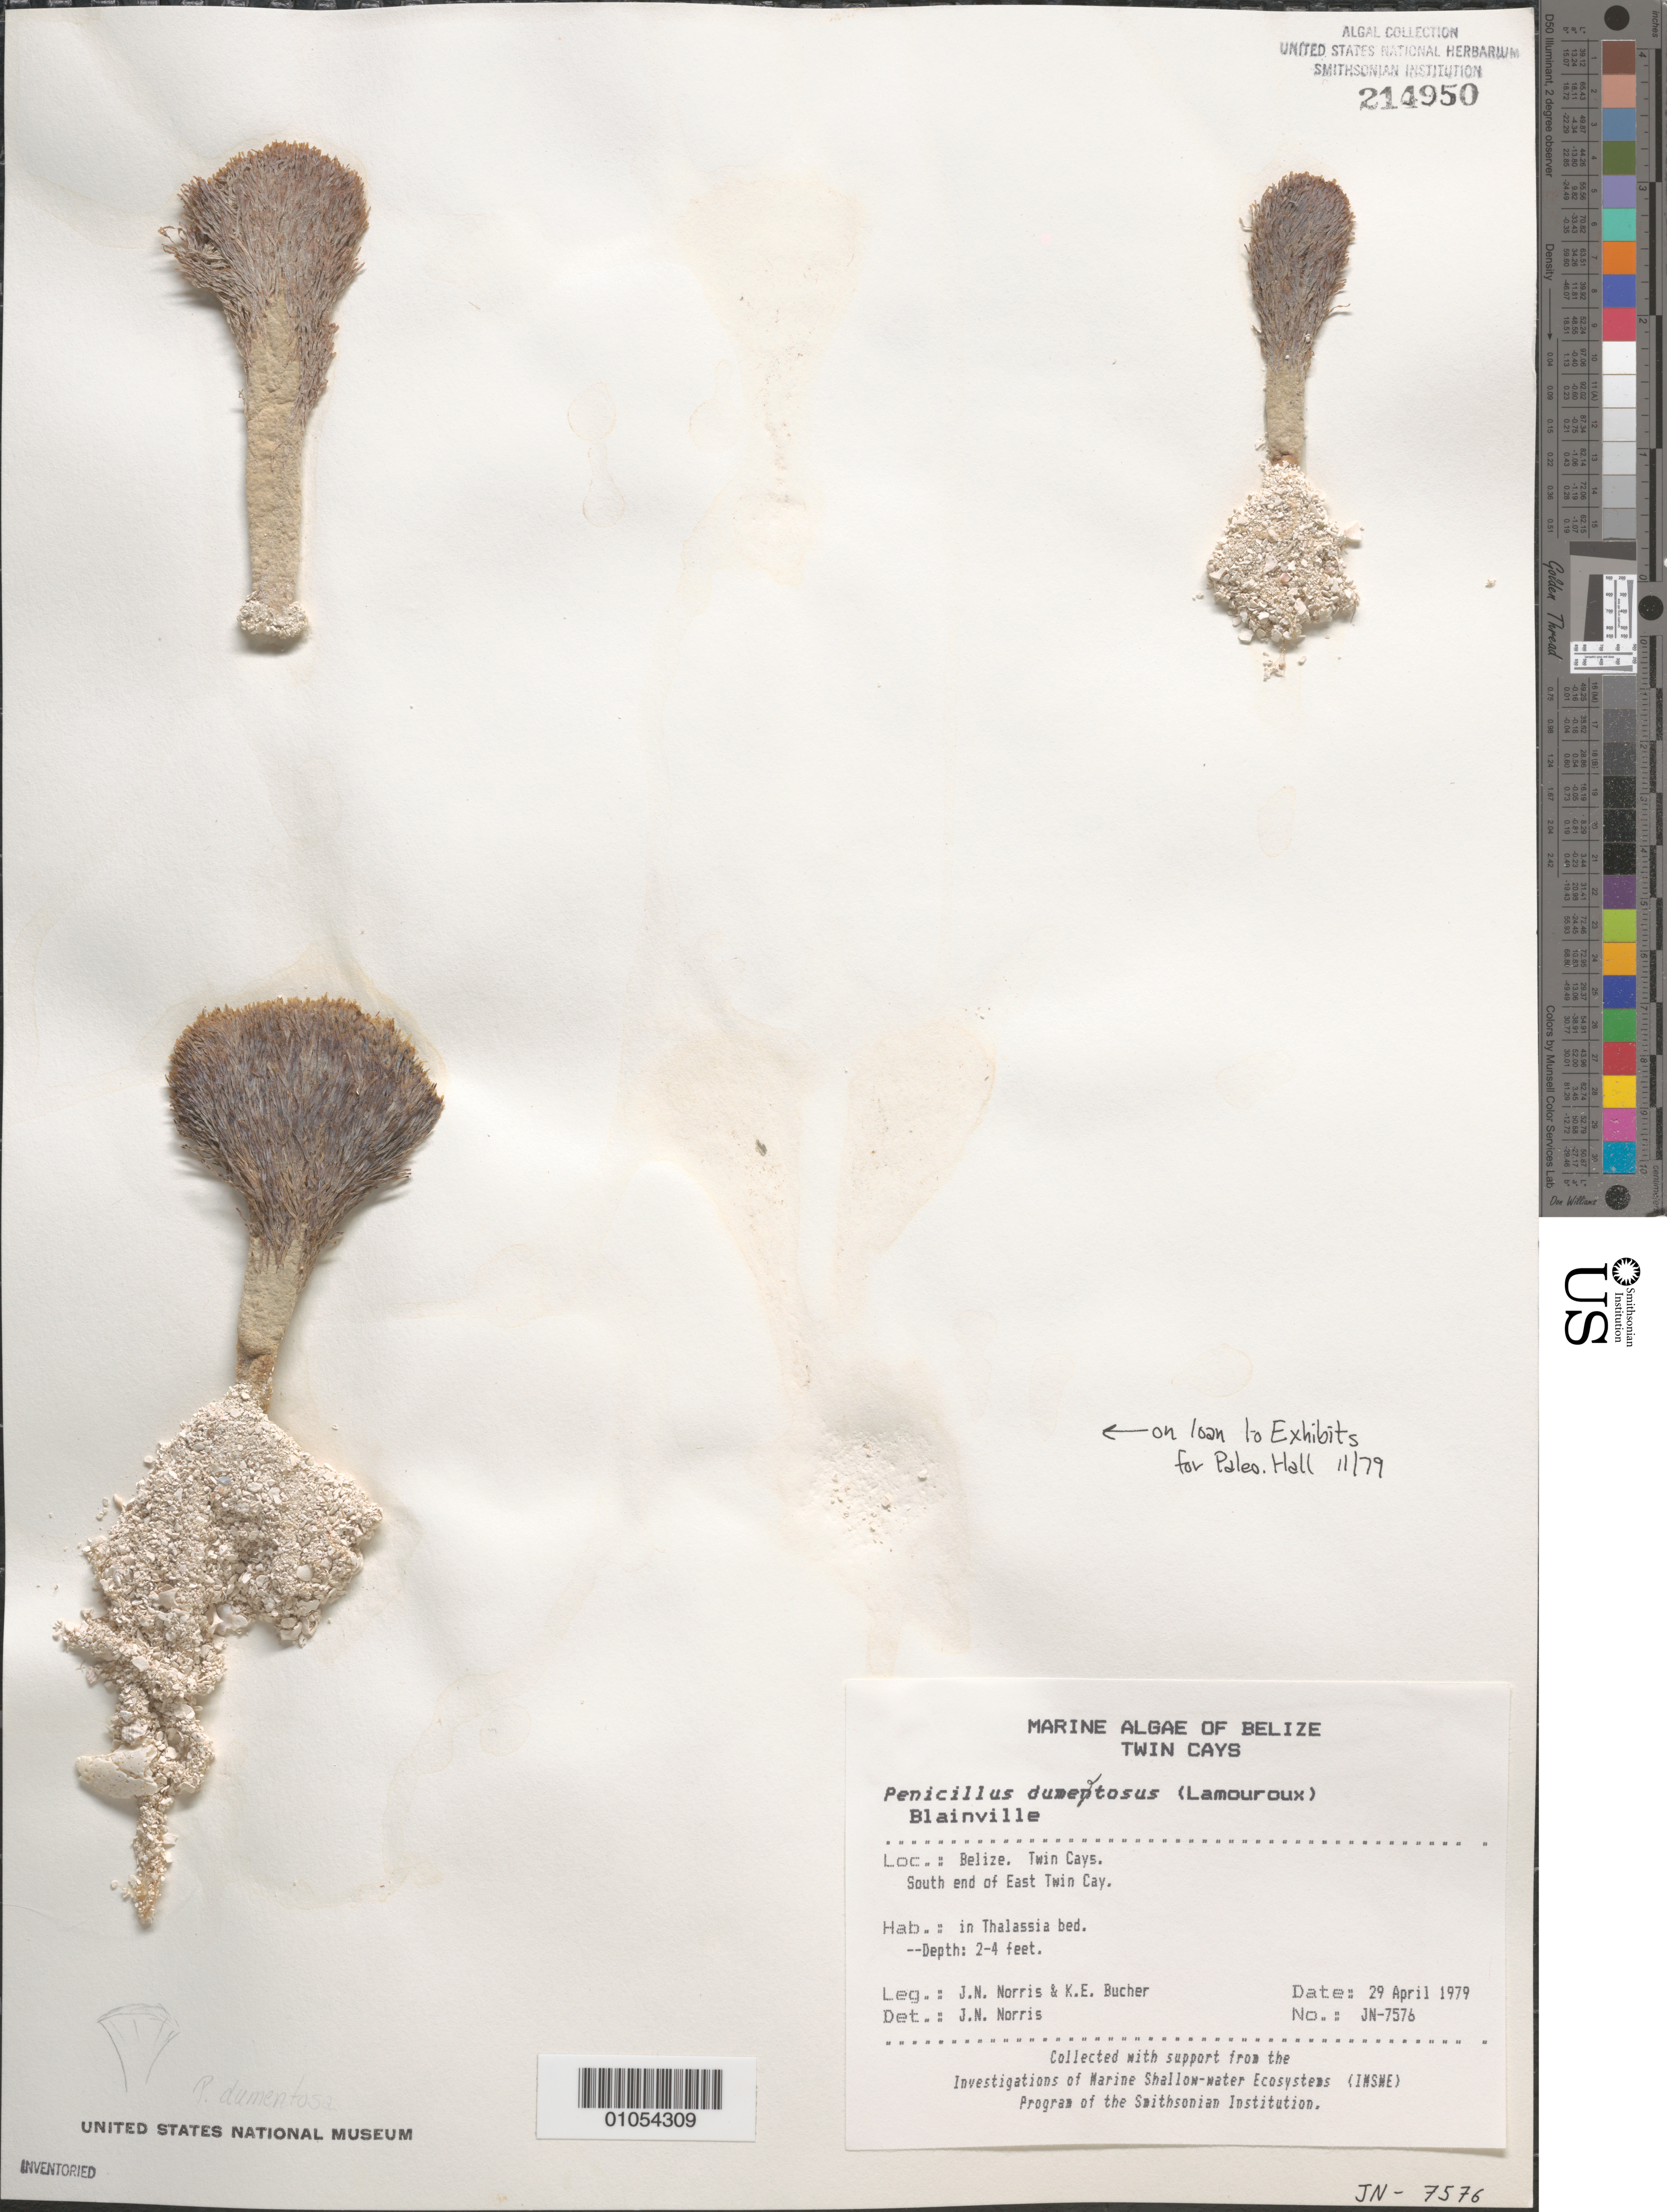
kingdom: Plantae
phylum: Chlorophyta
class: Ulvophyceae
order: Bryopsidales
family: Udoteaceae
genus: Penicillus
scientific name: Penicillus dumetosus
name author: (J.V.Lamouroux) Blainville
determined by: Norris, James N.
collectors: J. N. Norris & K. E. Bucher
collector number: JN-7576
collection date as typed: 29 Apr 1979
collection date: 1979-04-29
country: Belize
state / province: Stann Creek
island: East Twin Cay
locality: South end of East Twin Cay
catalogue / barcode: US 214950